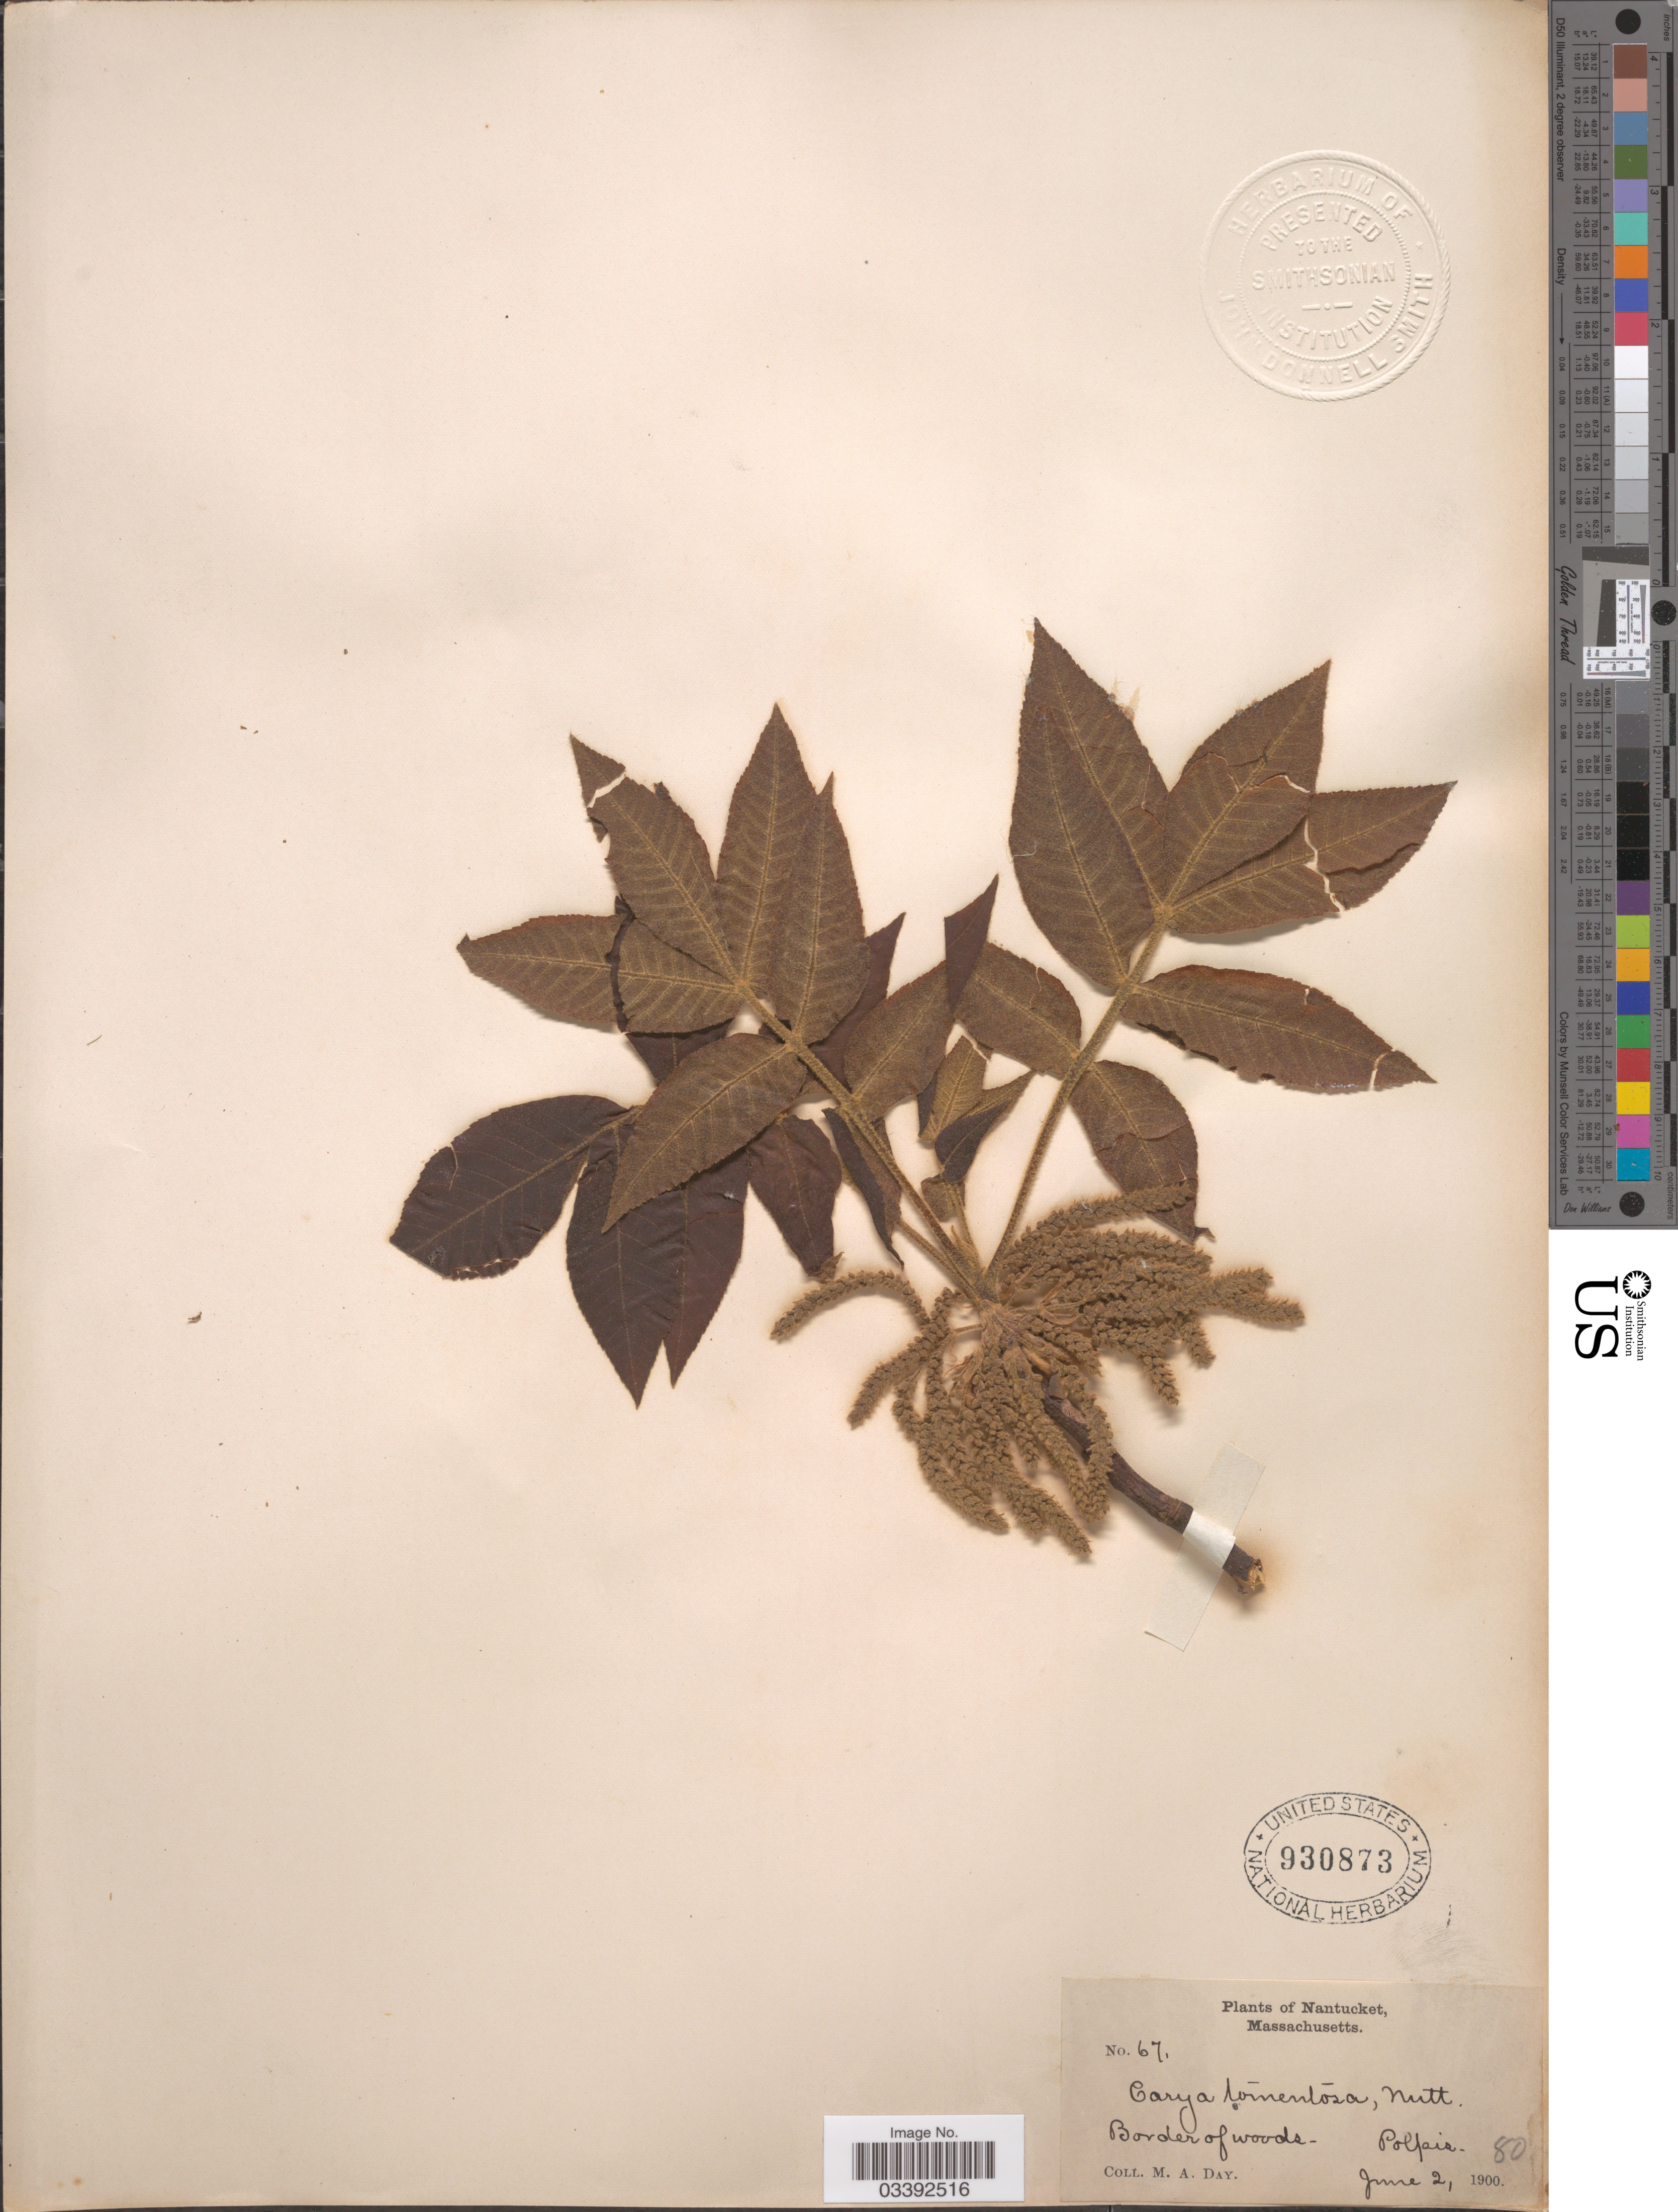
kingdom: Plantae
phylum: Tracheophyta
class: Magnoliopsida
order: Fagales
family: Juglandaceae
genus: Carya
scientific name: Carya tomentosa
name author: (Lam.) Nutt.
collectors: M. Day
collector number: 67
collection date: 1900-06-02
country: United States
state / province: Massachusetts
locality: Nantucket. Polpis.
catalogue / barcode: US 930873